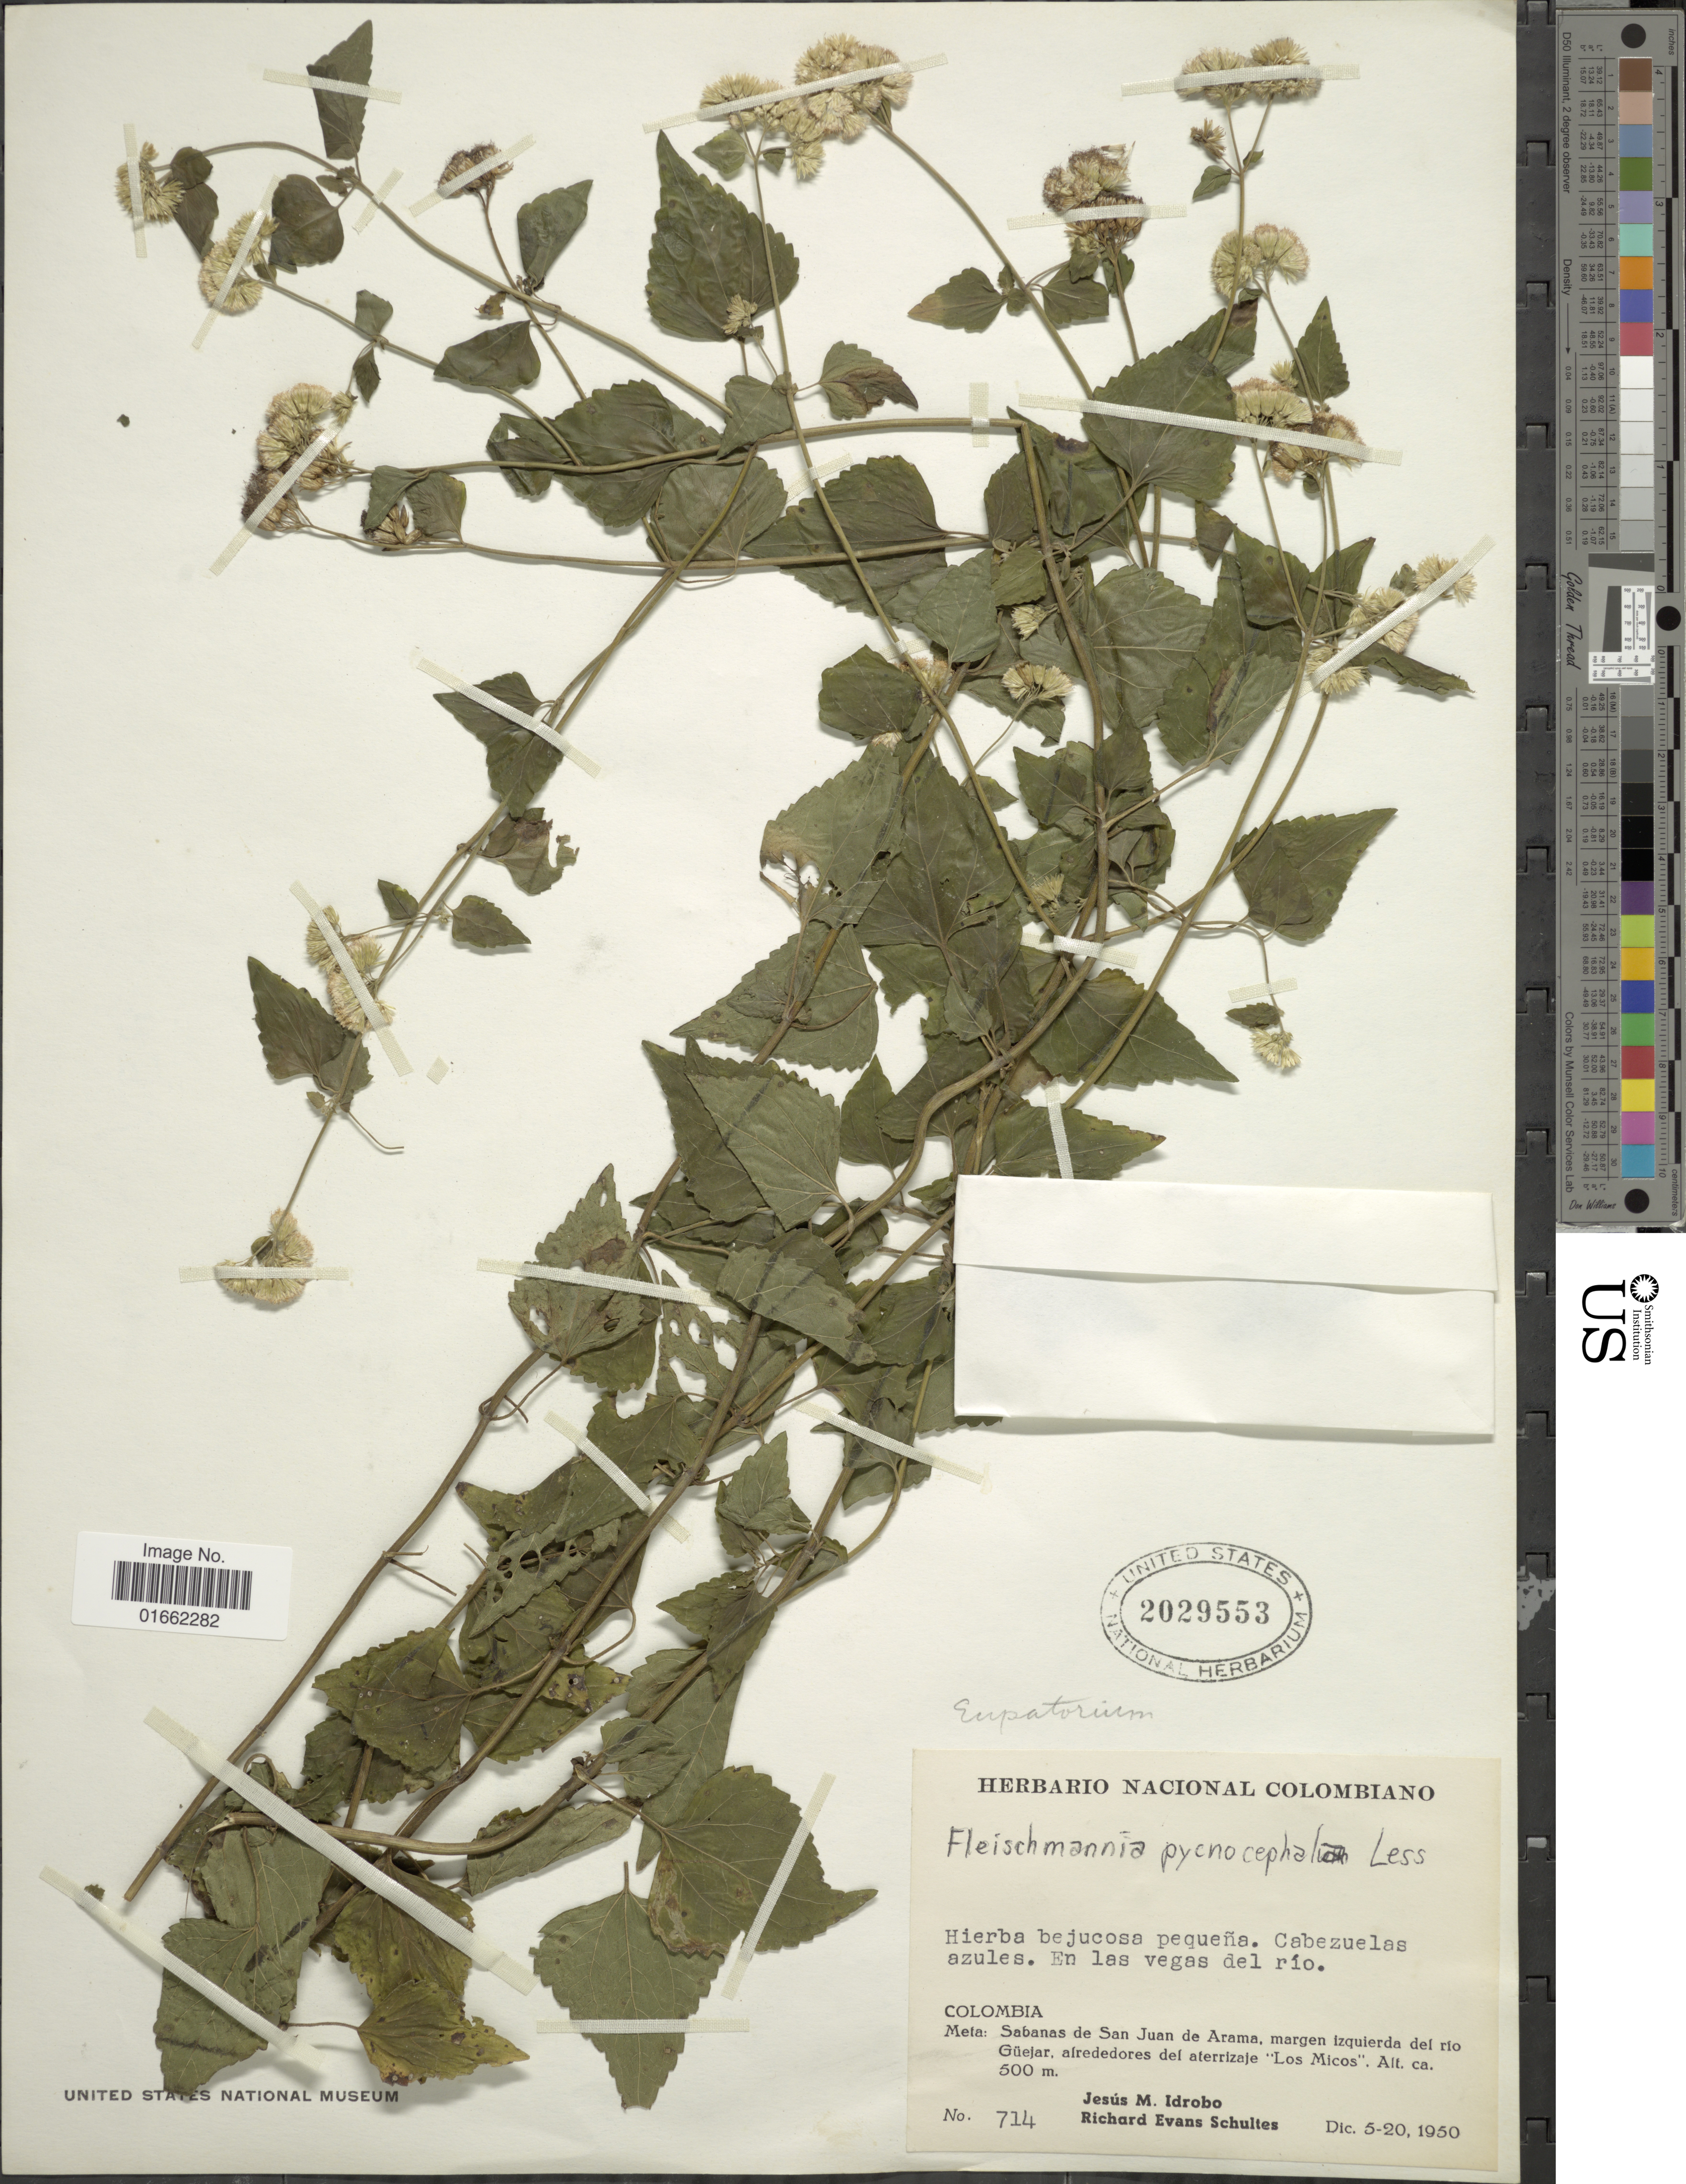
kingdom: Plantae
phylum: Tracheophyta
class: Magnoliopsida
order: Asterales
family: Asteraceae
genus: Fleischmannia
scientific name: Fleischmannia pratensis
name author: (Klatt) R.M. King & H. Rob.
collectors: J. M. Idrobo & R. E. Schultes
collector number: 714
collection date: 1950-12-05/1950-12-20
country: Colombia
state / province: Meta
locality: Meta: Sabanas de San Juan de Arama, margen Izquierda del rio Gejar, alrededores del aterrizaje "Los Micos"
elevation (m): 500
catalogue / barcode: US 2029553